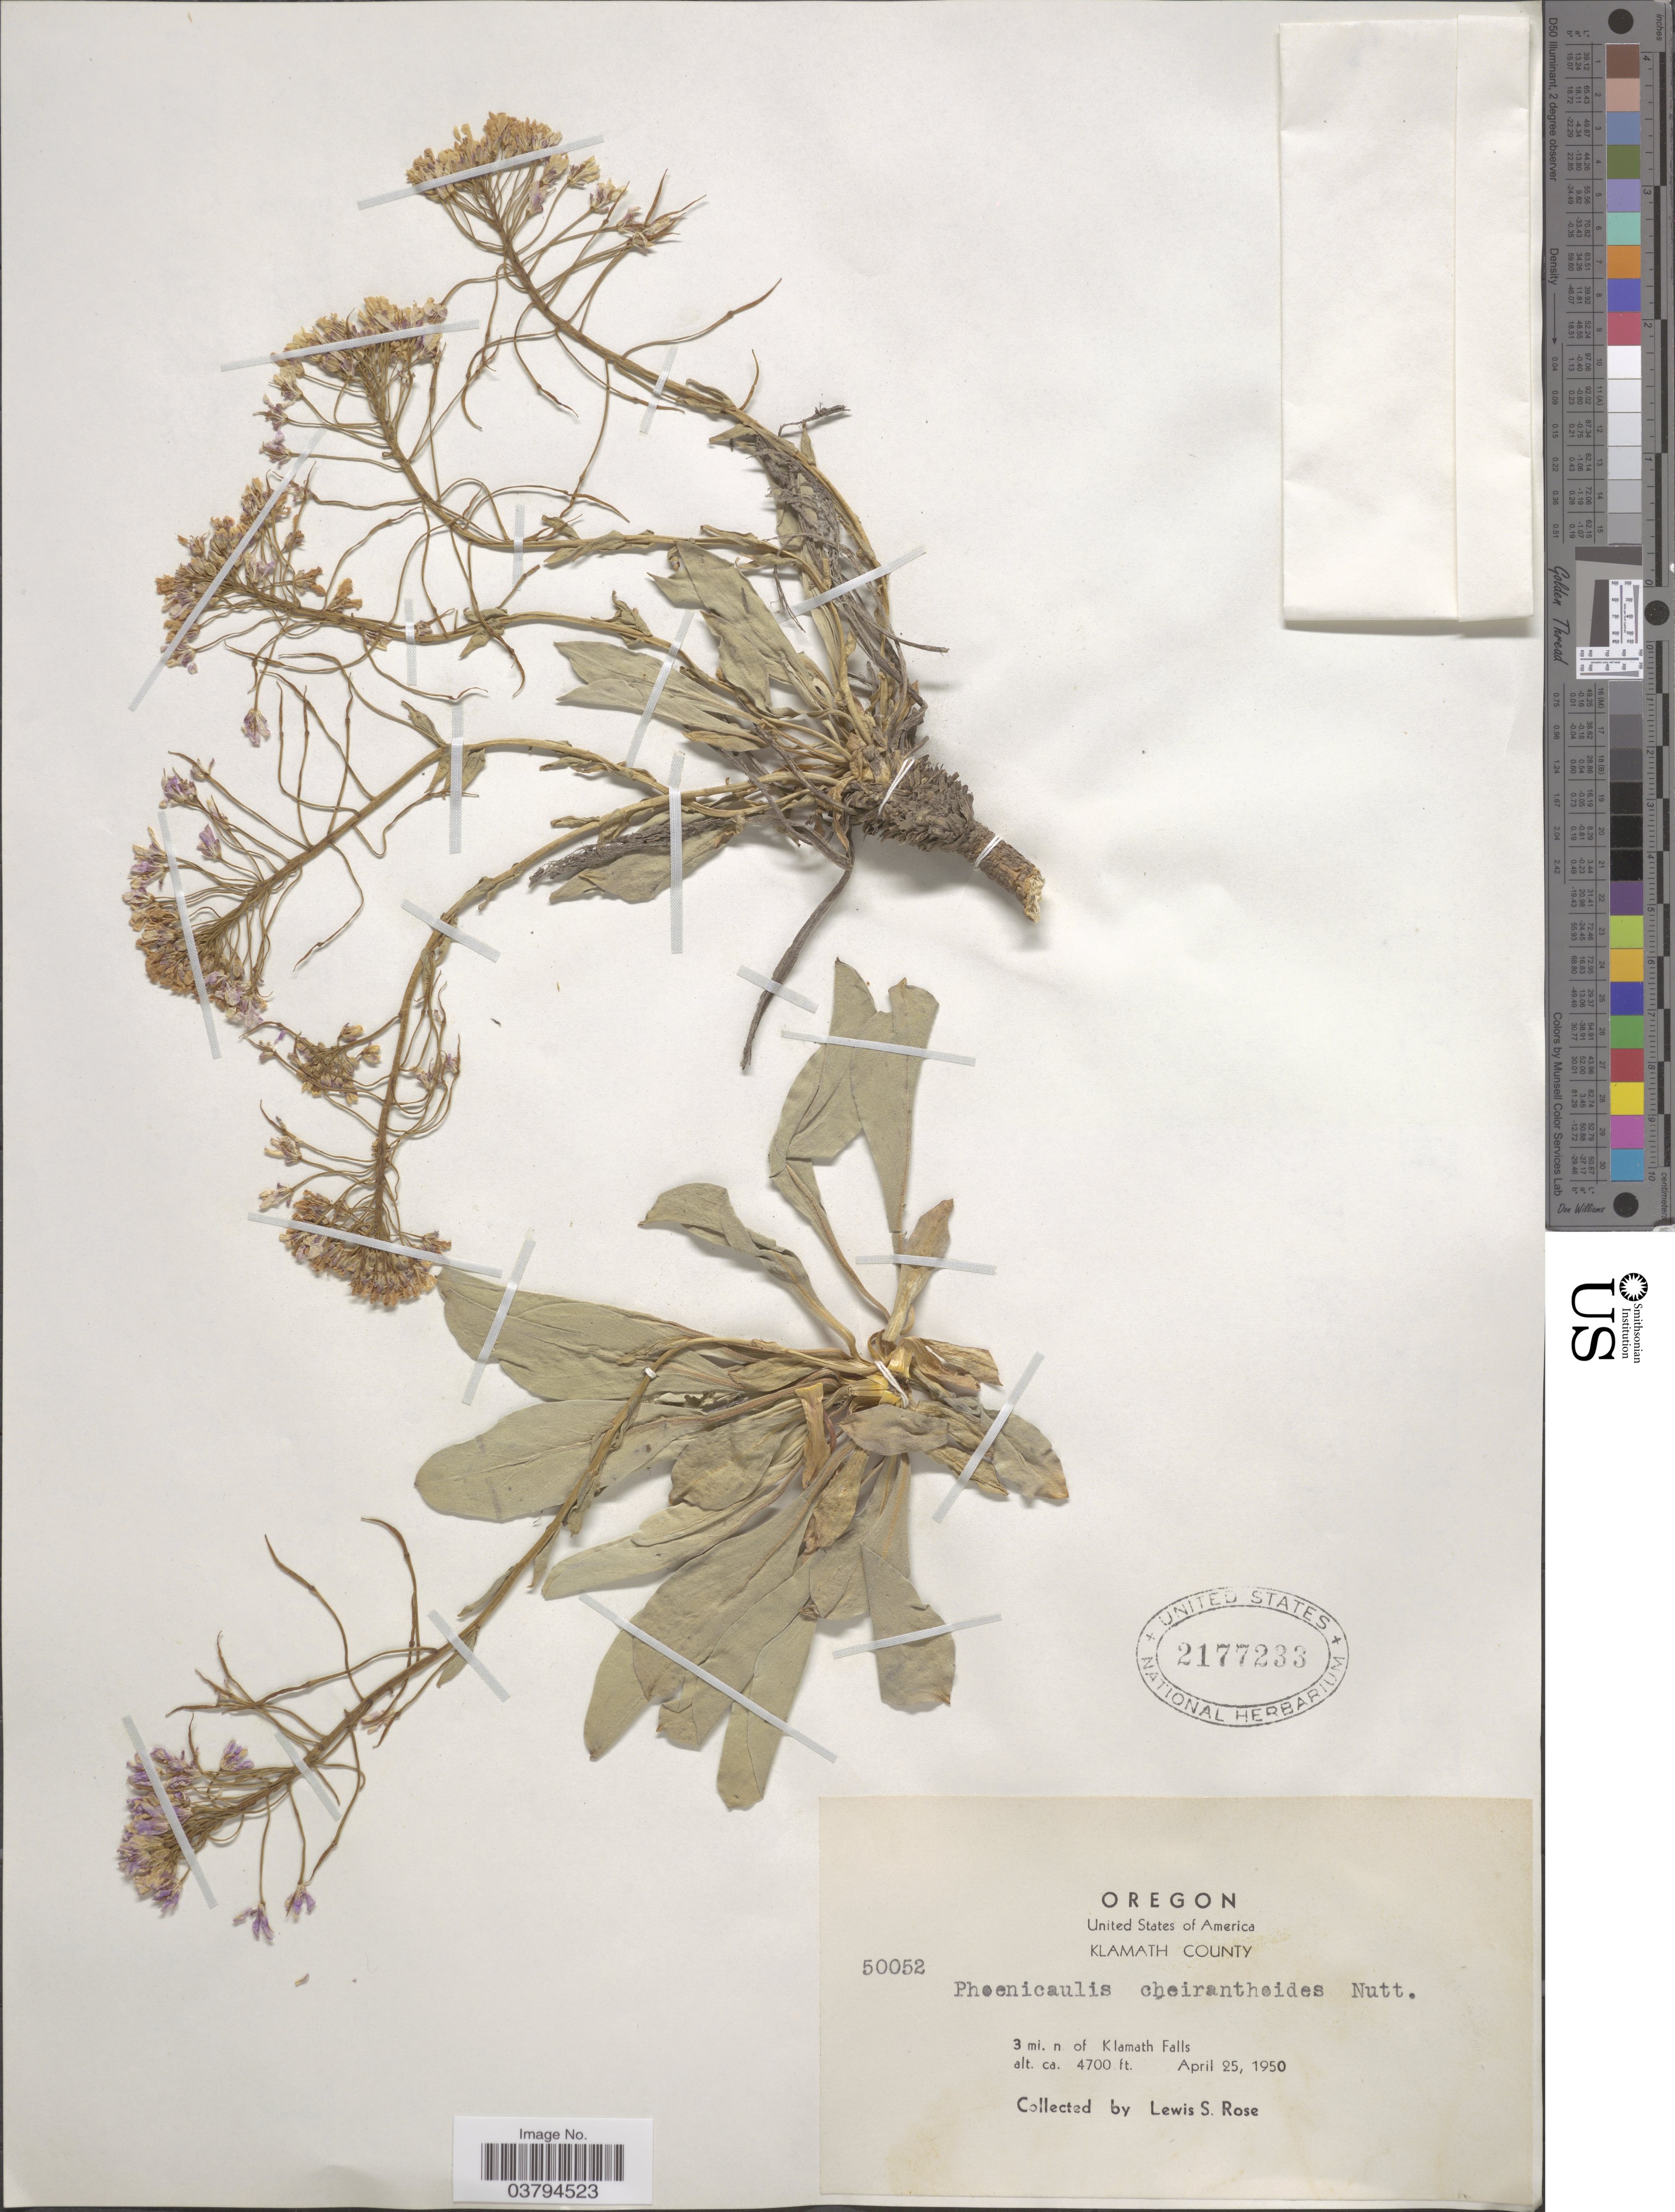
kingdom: Plantae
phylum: Tracheophyta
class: Magnoliopsida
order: Brassicales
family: Brassicaceae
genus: Phoenicaulis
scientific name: Phoenicaulis cheiranthoides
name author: Nutt.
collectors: L. S. Rose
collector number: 50052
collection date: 1950-04-25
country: United States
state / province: Oregon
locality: Klamath County. 3 mi. n of Klamath Falls.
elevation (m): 1433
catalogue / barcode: US 2177233